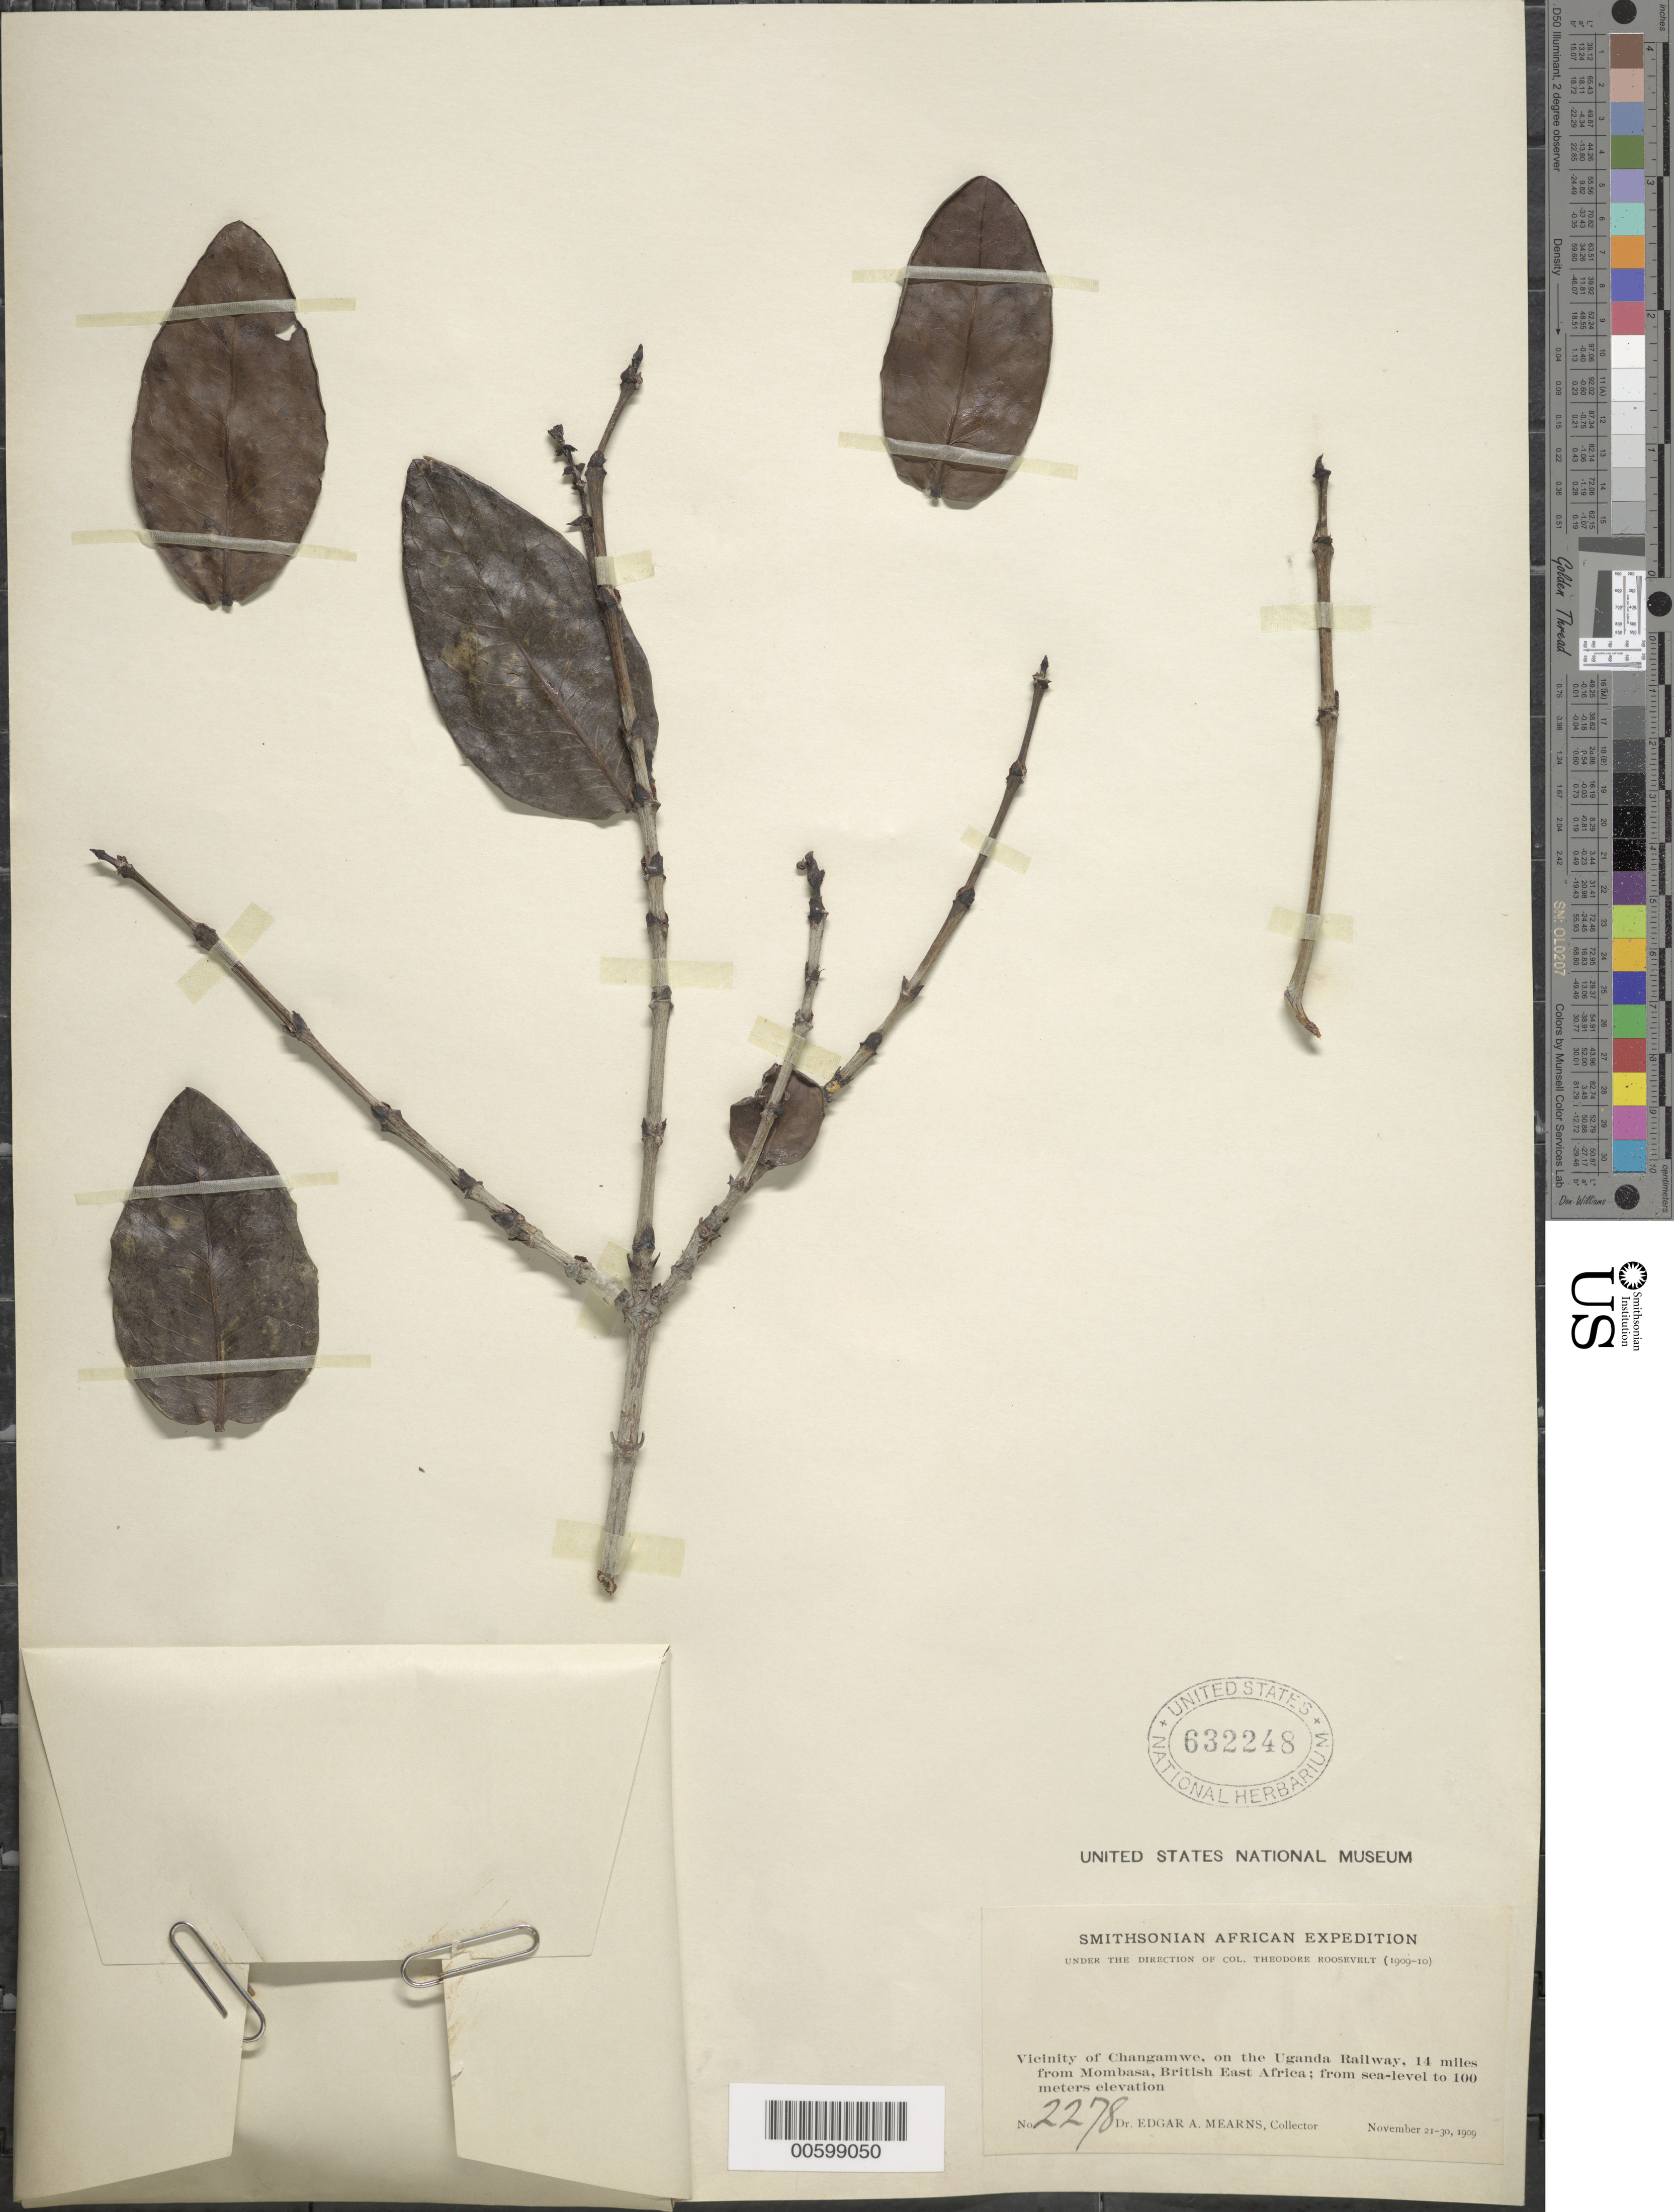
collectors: E. A. Mearns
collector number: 2278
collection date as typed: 21 Nov 1909 to 30 Nov 1909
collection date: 1909-11-21/1909-11-30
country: Kenya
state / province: Mombasa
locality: Vicinity of Changamwe, on the Uganda railway, 14 miles from Mombasa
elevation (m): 100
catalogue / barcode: US 632248